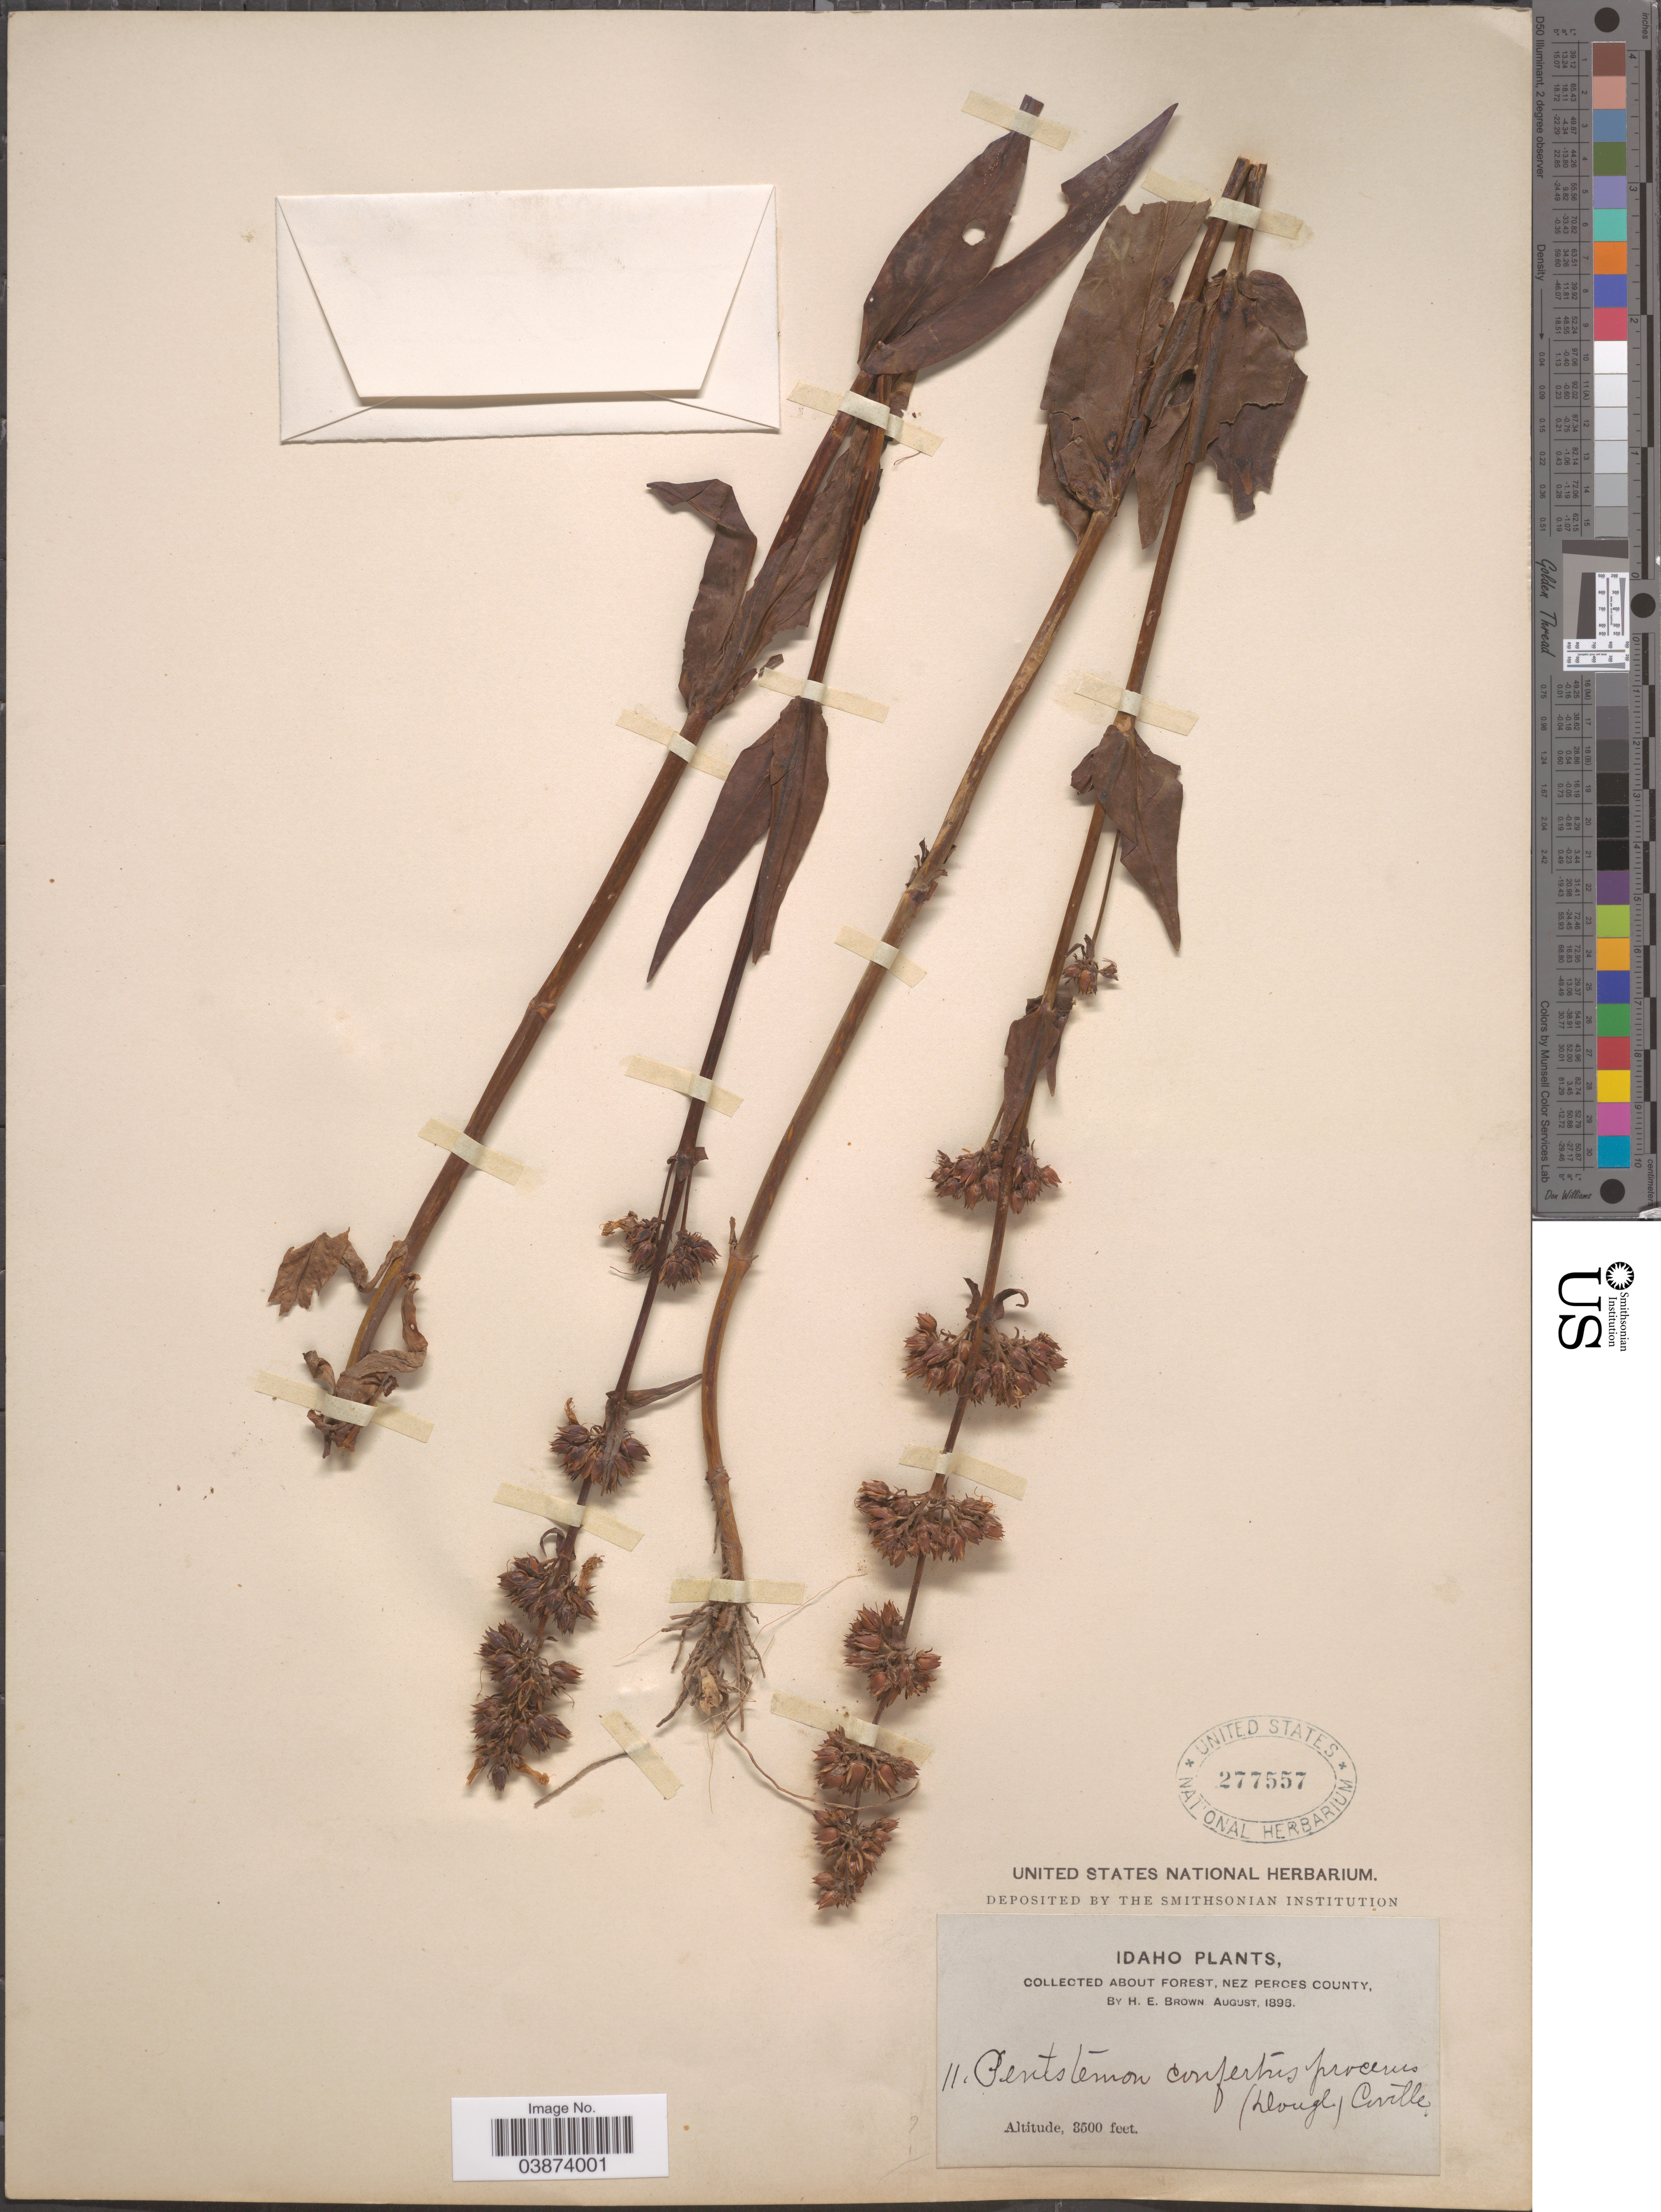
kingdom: Plantae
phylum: Tracheophyta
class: Magnoliopsida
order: Lamiales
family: Plantaginaceae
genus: Penstemon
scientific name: Penstemon confertus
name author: Douglas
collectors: H. E. Brown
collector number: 11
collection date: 1896-08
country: United States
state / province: Idaho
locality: About Forest, Nez Perces County.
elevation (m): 1067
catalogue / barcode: US 277557